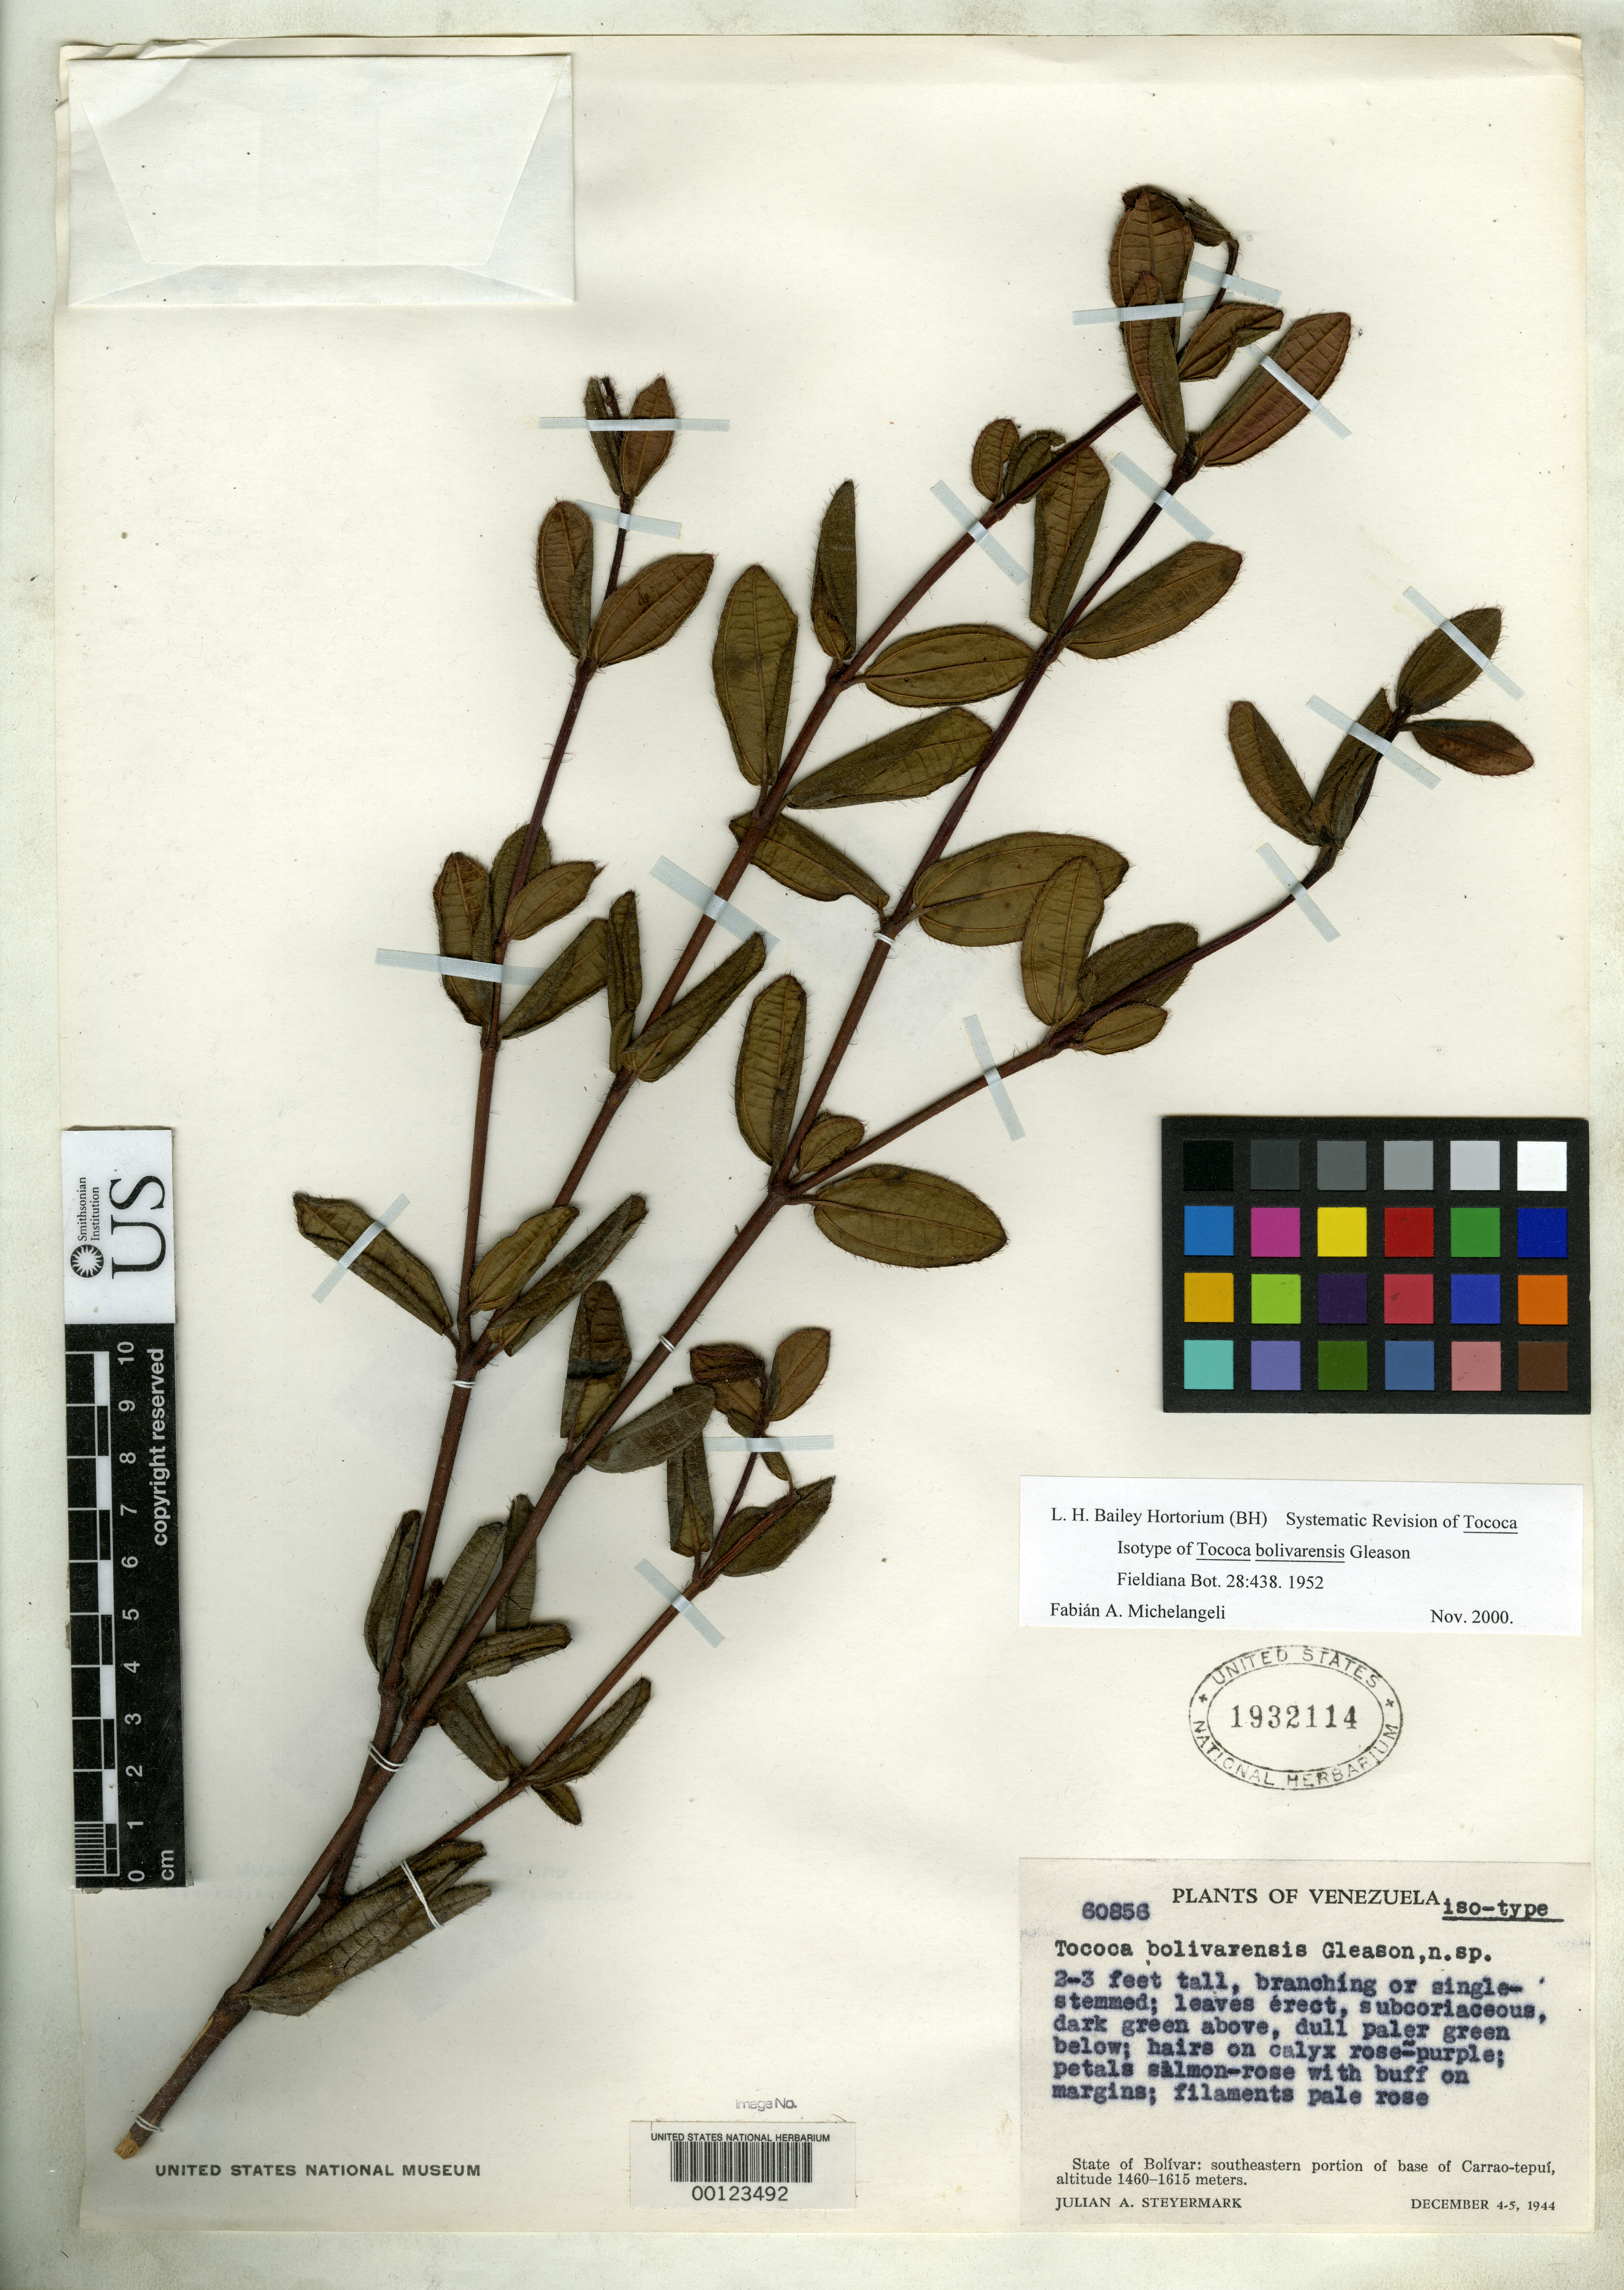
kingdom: Plantae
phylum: Tracheophyta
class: Magnoliopsida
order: Myrtales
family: Melastomataceae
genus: Tococa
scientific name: Tococa bolivarensis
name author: Gleason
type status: Isotype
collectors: J. Steyermark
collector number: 60856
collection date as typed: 04 Dec 1944 to 05 Dec 1944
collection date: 1944-12-04/1944-12-05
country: Venezuela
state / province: Bolivar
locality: SE portion of base of Carrao-Tepui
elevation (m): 1460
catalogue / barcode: US 1932114